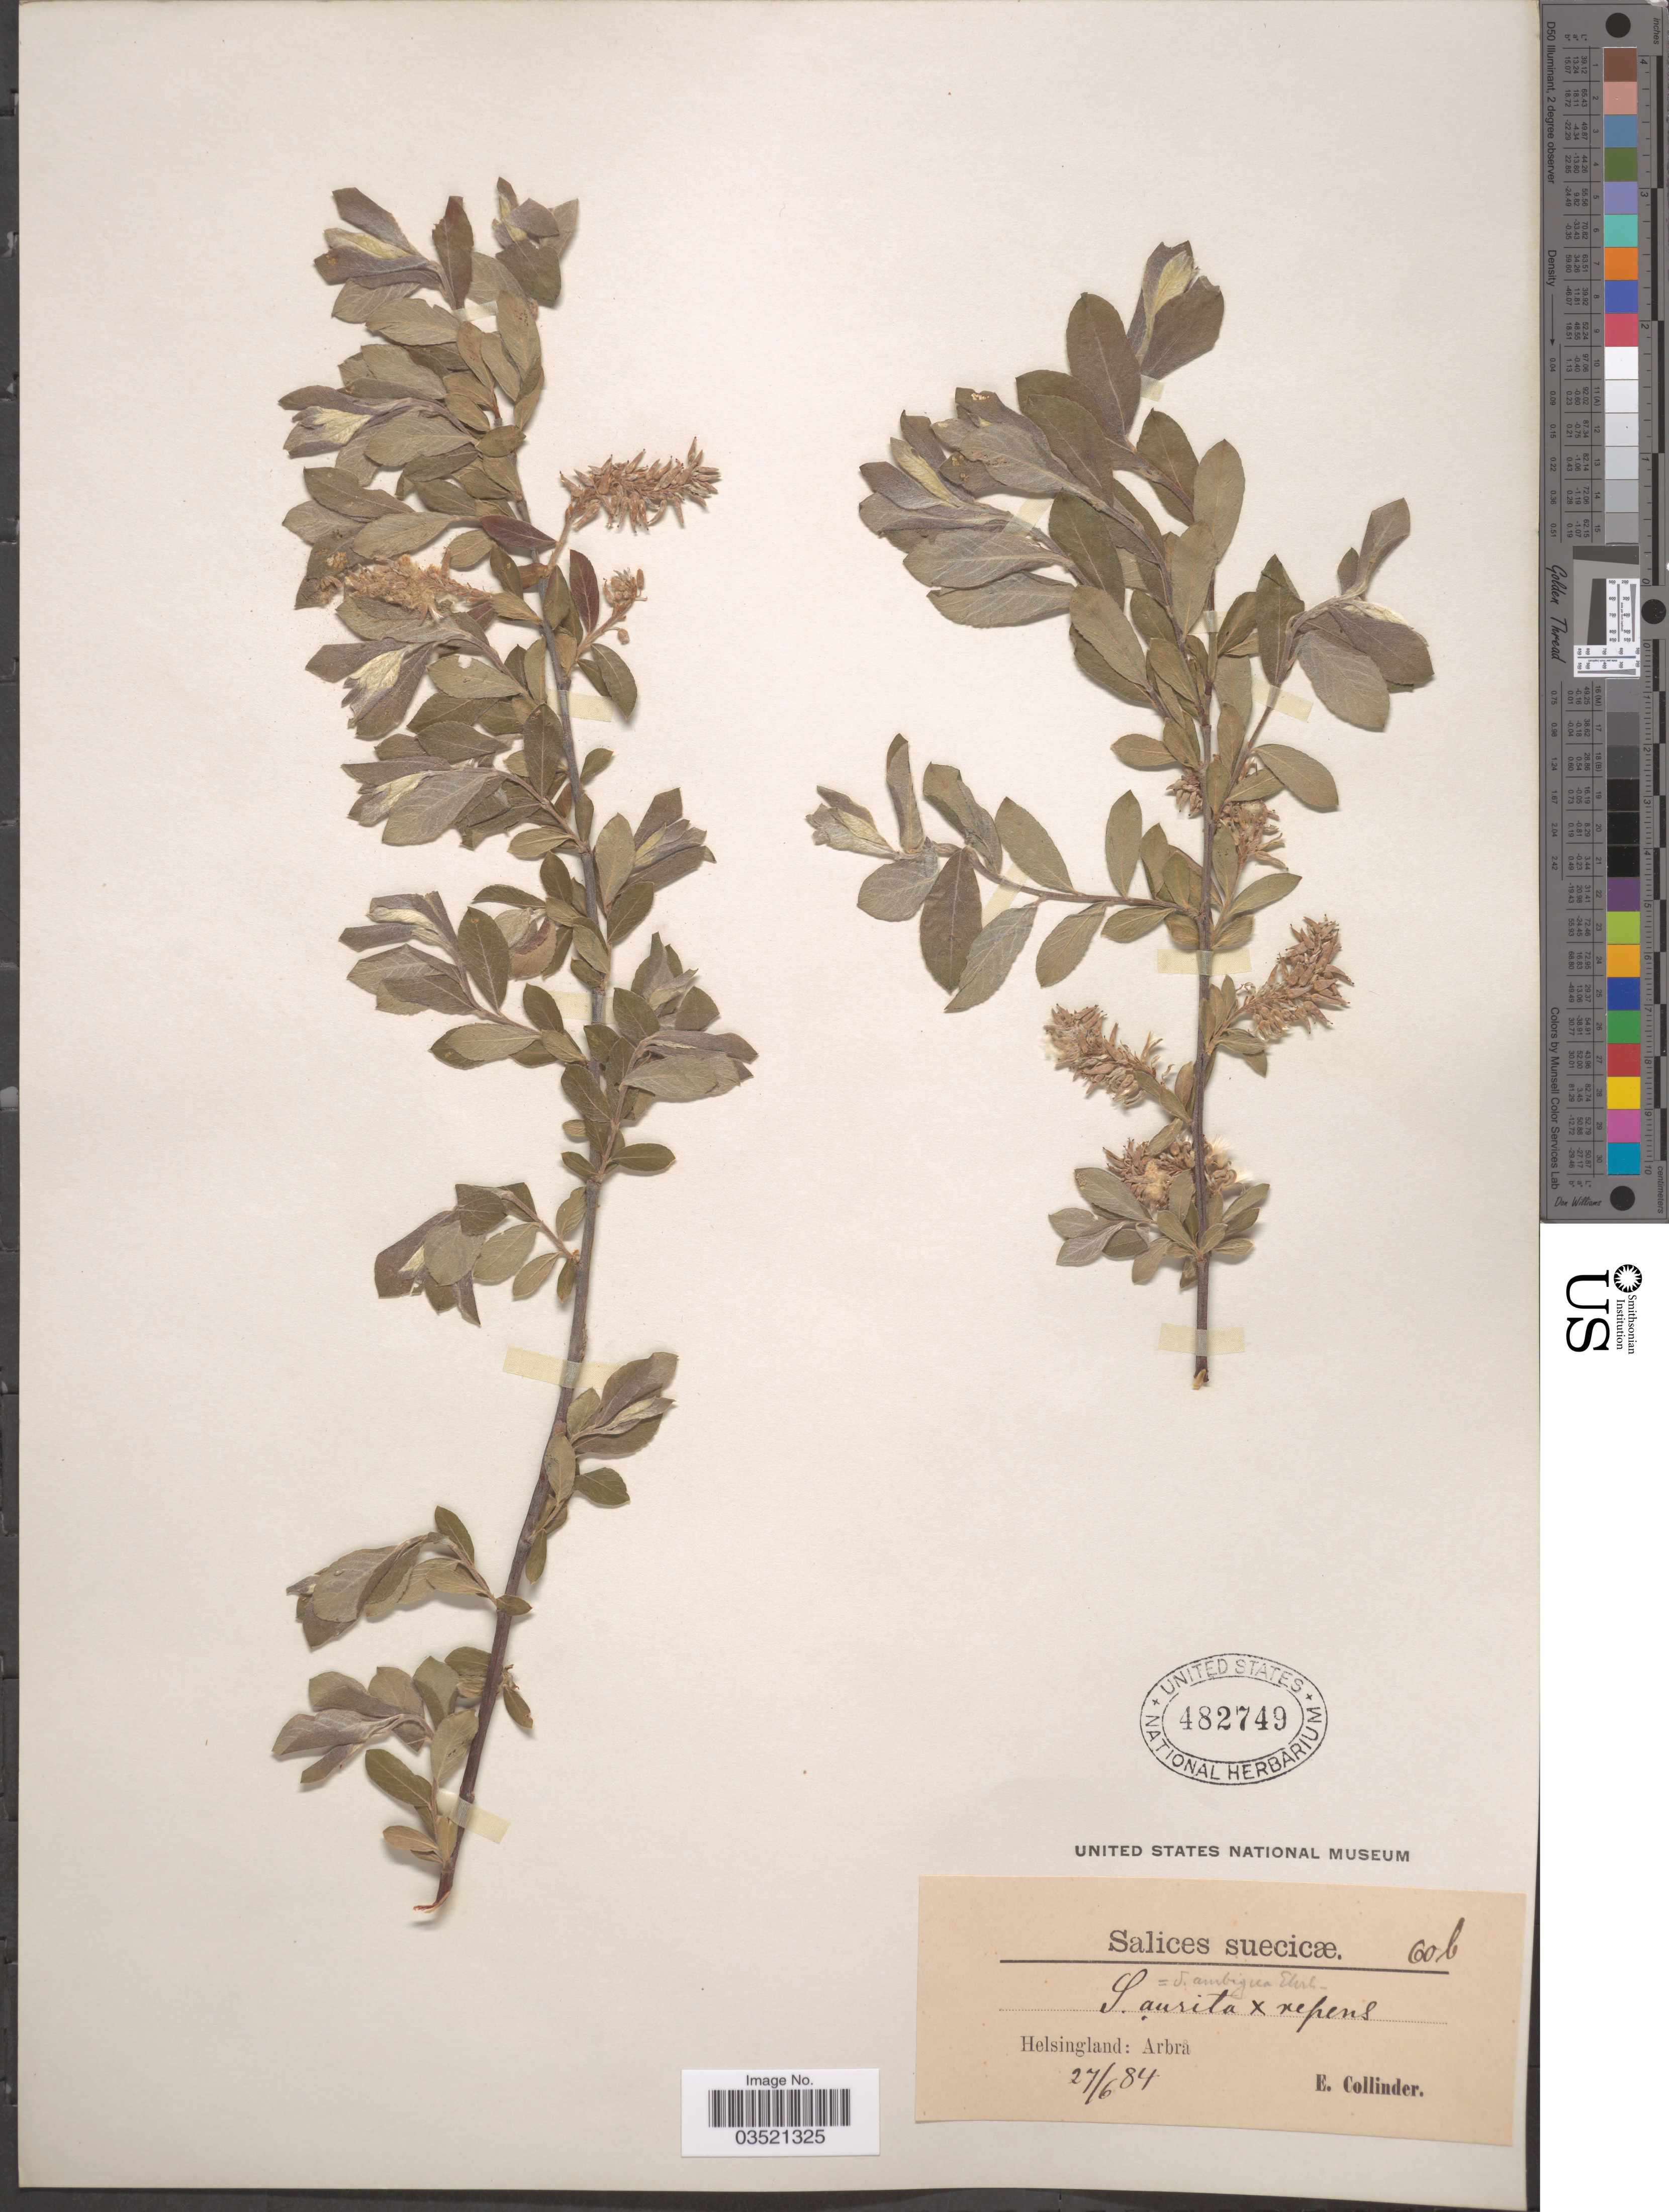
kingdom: Plantae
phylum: Tracheophyta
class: Magnoliopsida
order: Malpighiales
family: Salicaceae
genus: Salix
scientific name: Salix aurita x S. repens L.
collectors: E. Collinder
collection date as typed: Transcribed d/m/y: 27/6/84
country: Sweden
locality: Suecicæ. Helsingland: Arbrå.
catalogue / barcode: US 482749